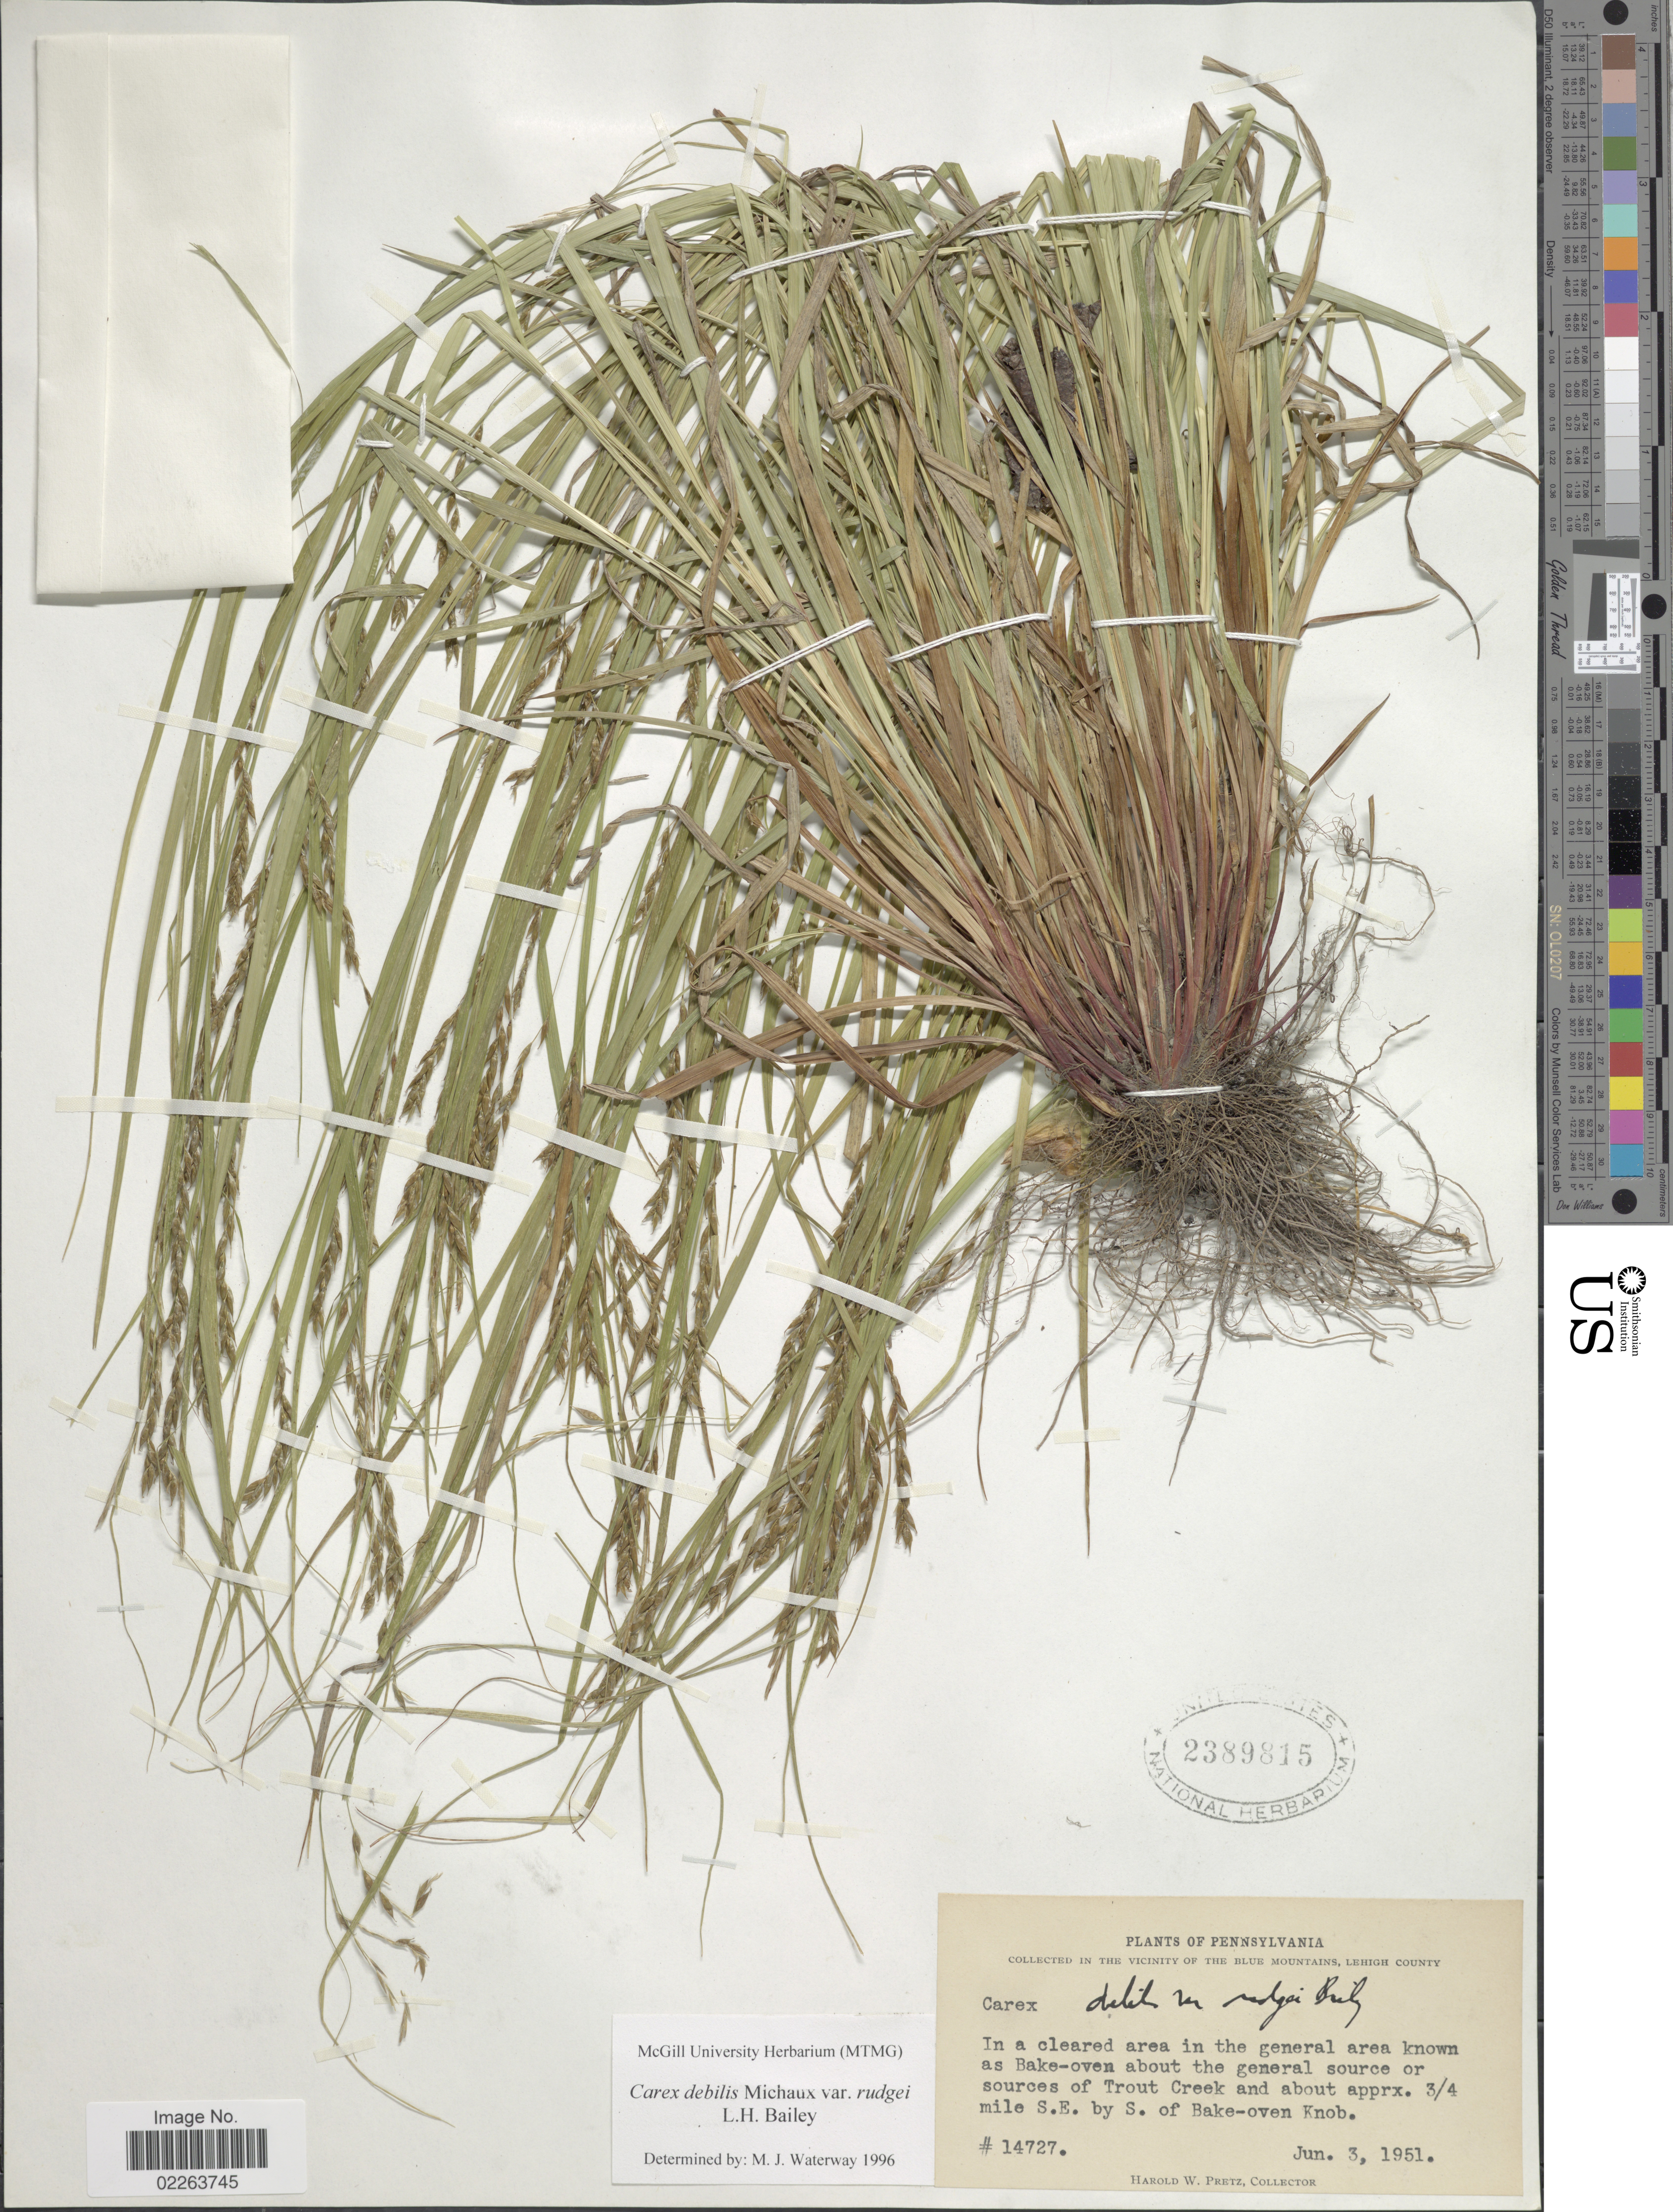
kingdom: Plantae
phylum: Tracheophyta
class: Liliopsida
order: Poales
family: Cyperaceae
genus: Carex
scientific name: Carex flexuosa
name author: Muhl. ex Willd.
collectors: H. W. Pretz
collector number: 14727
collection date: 1951-06-03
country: United States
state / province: Pennsylvania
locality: In a cleared area in the general area known as Bake-oven about the general source or sources of Trout Creek and about apprx. 3/4 mile S.E. by S. of Bake-oven Knob. In the vicinity of the Blue Mountains, Lehigh County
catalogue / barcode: US 2389815